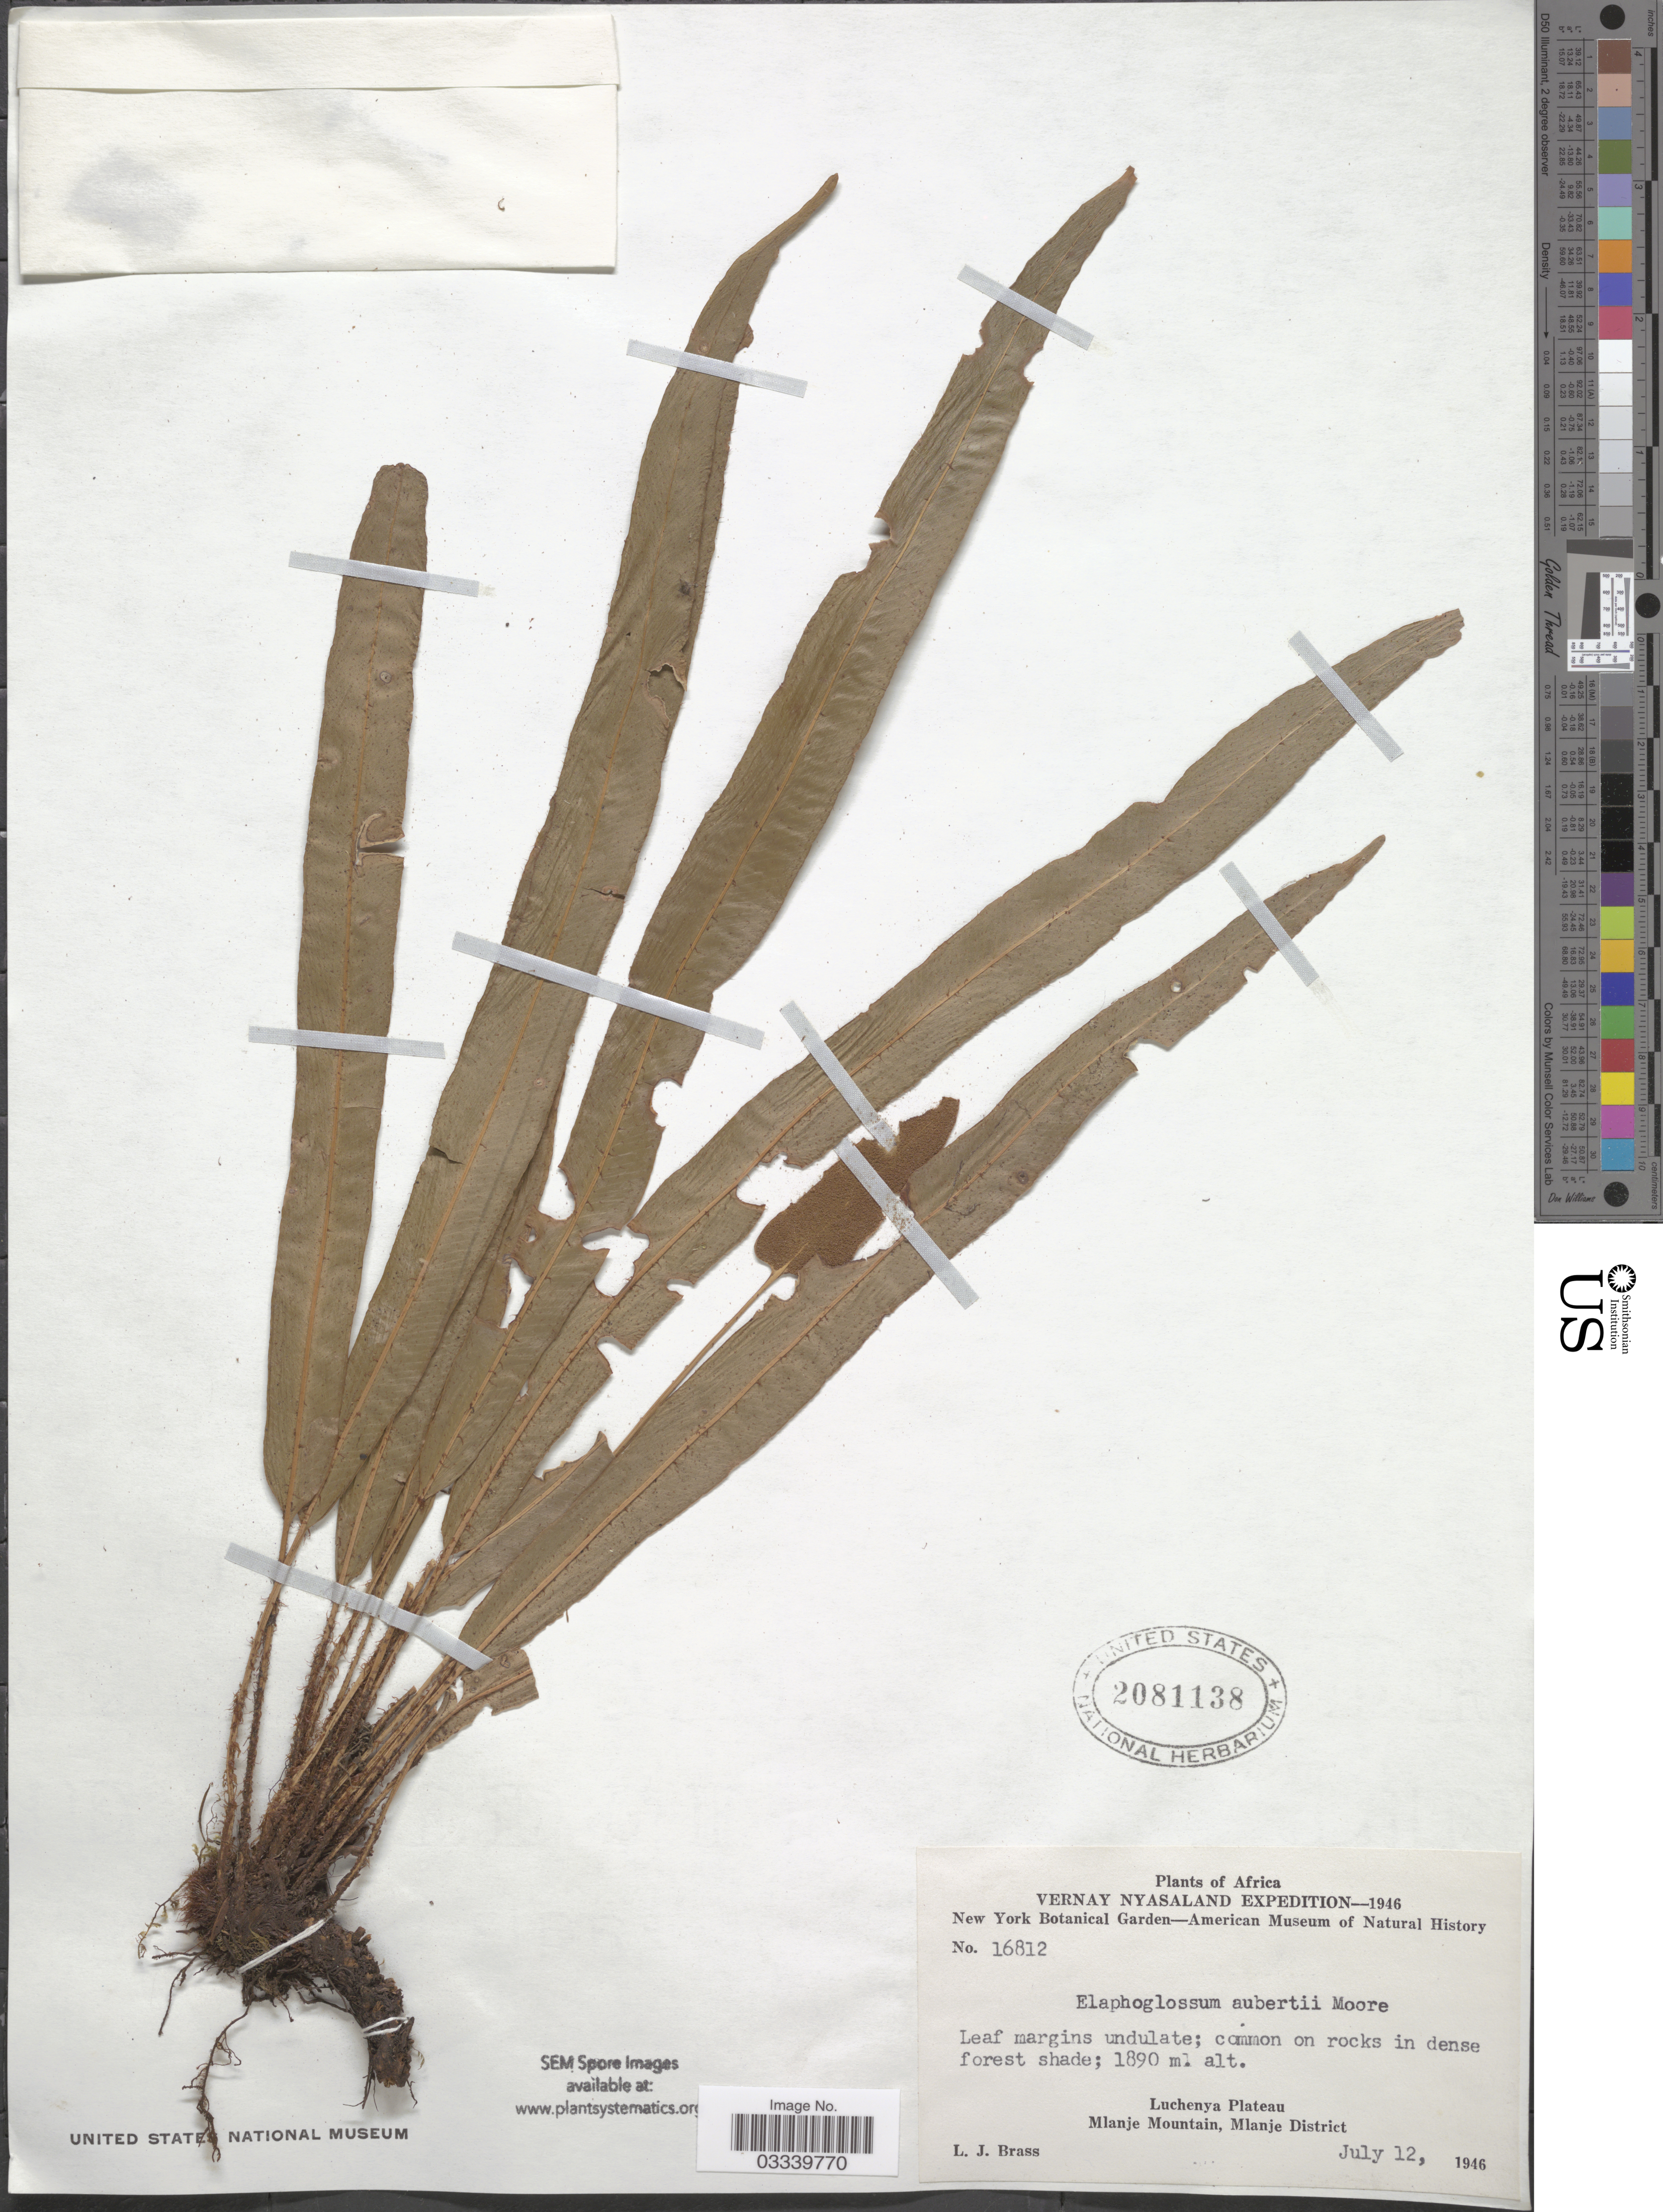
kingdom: Plantae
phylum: Tracheophyta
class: Polypodiopsida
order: Polypodiales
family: Dryopteridaceae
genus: Elaphoglossum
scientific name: Elaphoglossum aubertii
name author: (Desv.) T. Moore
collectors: L. J. Brass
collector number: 16812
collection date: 1946-07-12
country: Malawi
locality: Africa. Vernay Nyasaland. Luchenya Plateau. Mlanje Mountain, Mlanje District.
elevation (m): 1890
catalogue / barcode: US 2081138